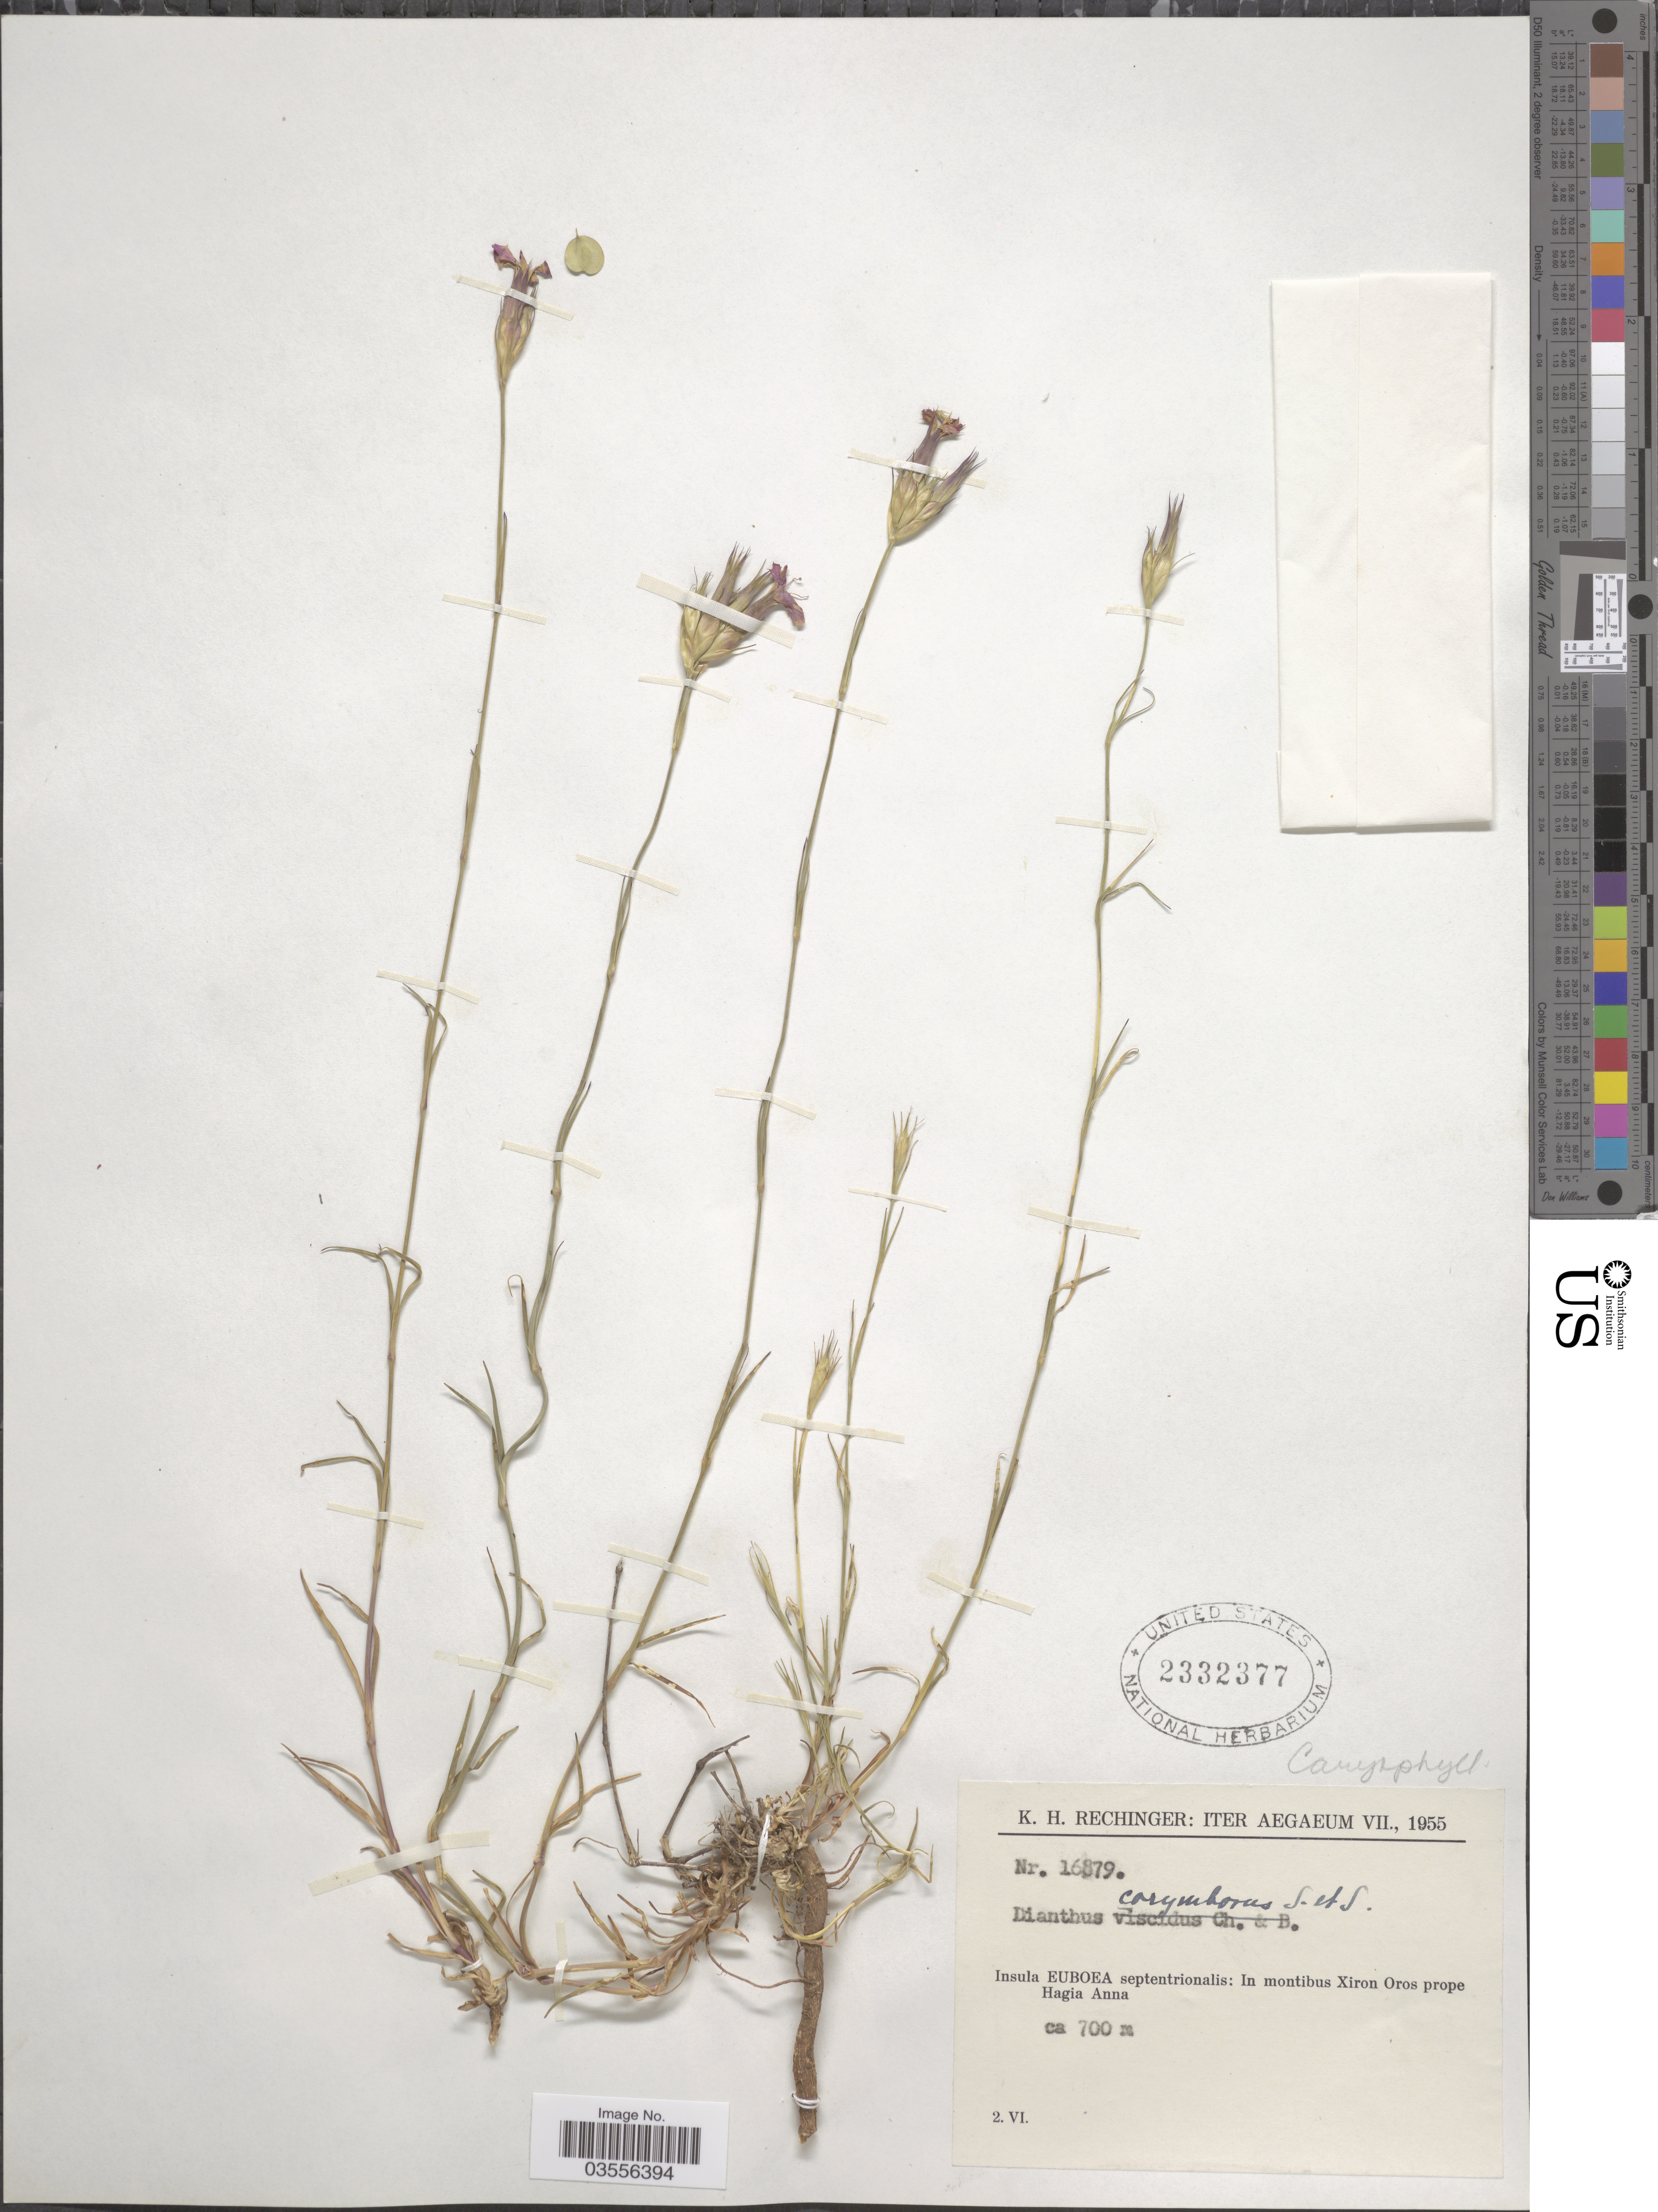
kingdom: Plantae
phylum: Tracheophyta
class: Magnoliopsida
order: Caryophyllales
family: Caryophyllaceae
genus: Dianthus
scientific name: Dianthus corymbosus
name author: Sm.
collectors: K. H. Rechinger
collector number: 16879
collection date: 1955-06-02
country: Greece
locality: Iter Aegaeum. Insula Euboea septentrionalis: In montibus Xiron Oros prope Hagia Anna.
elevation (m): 700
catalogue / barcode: US 2332377